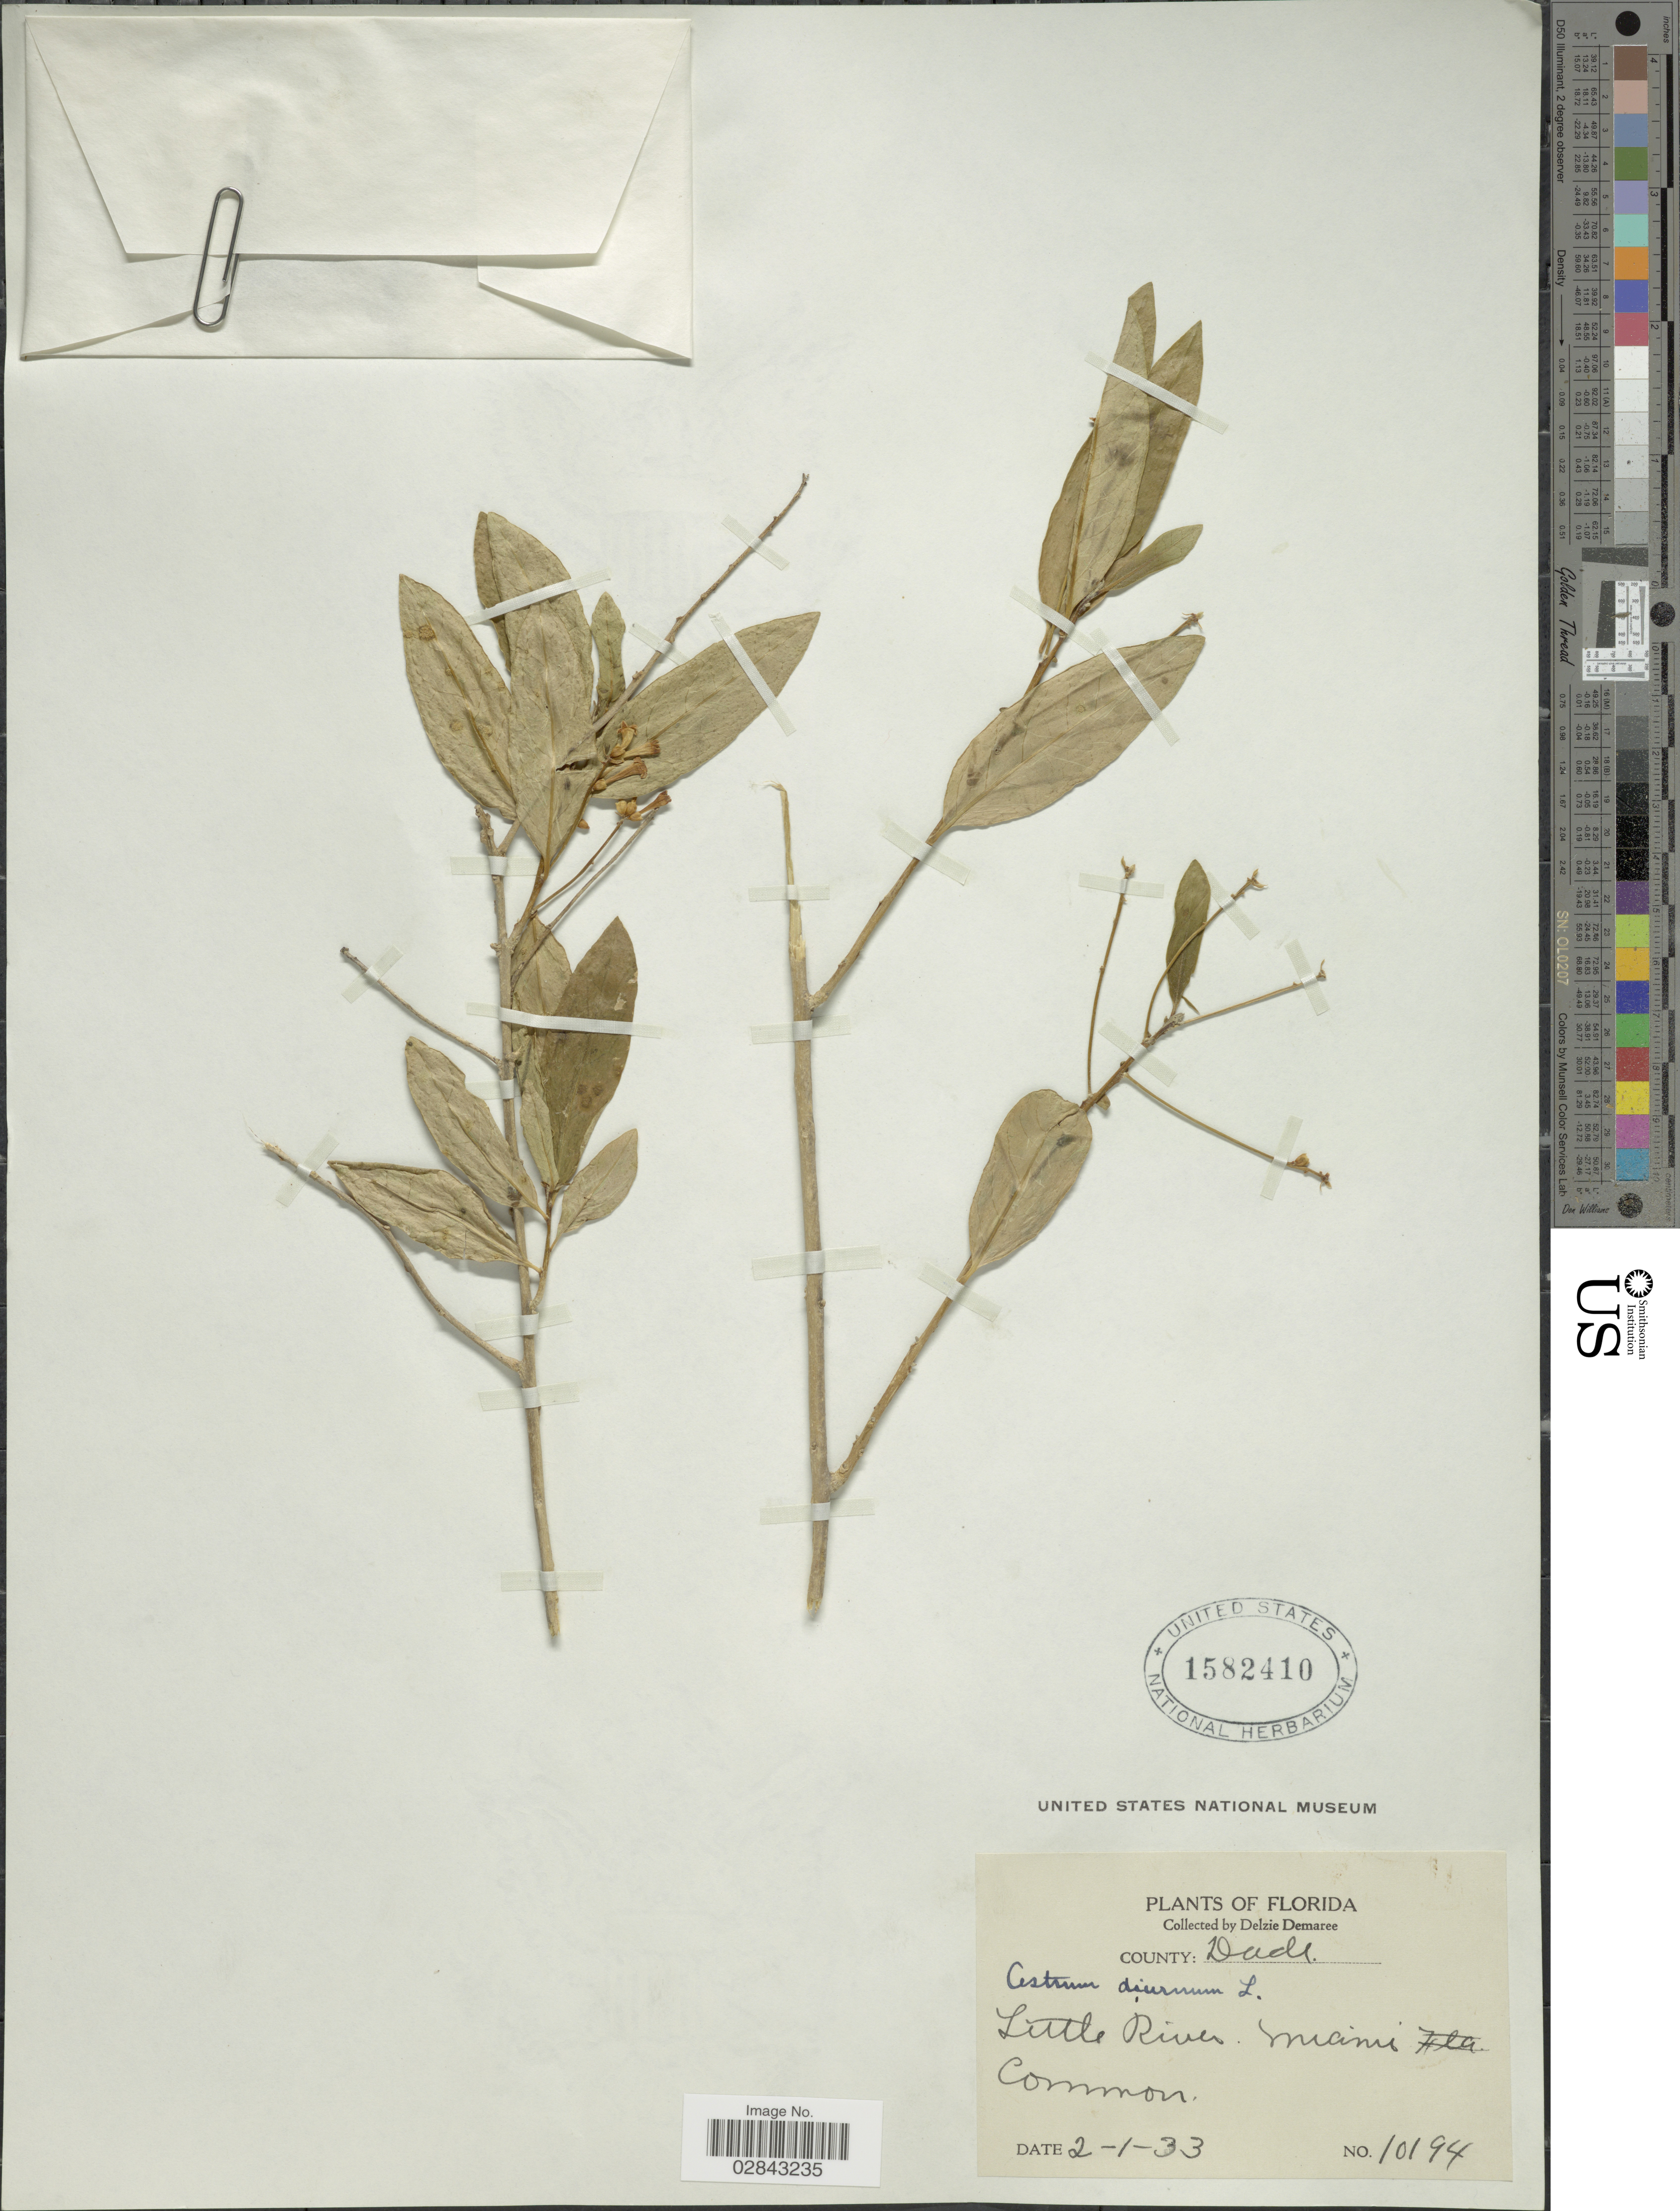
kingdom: Plantae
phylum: Tracheophyta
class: Magnoliopsida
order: Solanales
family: Solanaceae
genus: Cestrum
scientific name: Cestrum diurnum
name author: L.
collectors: D. Demaree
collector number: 10194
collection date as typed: Transcribed d/m/y: 2/1/33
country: United States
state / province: Florida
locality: County: Dade. Little River. Miami.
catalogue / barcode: US 1582410